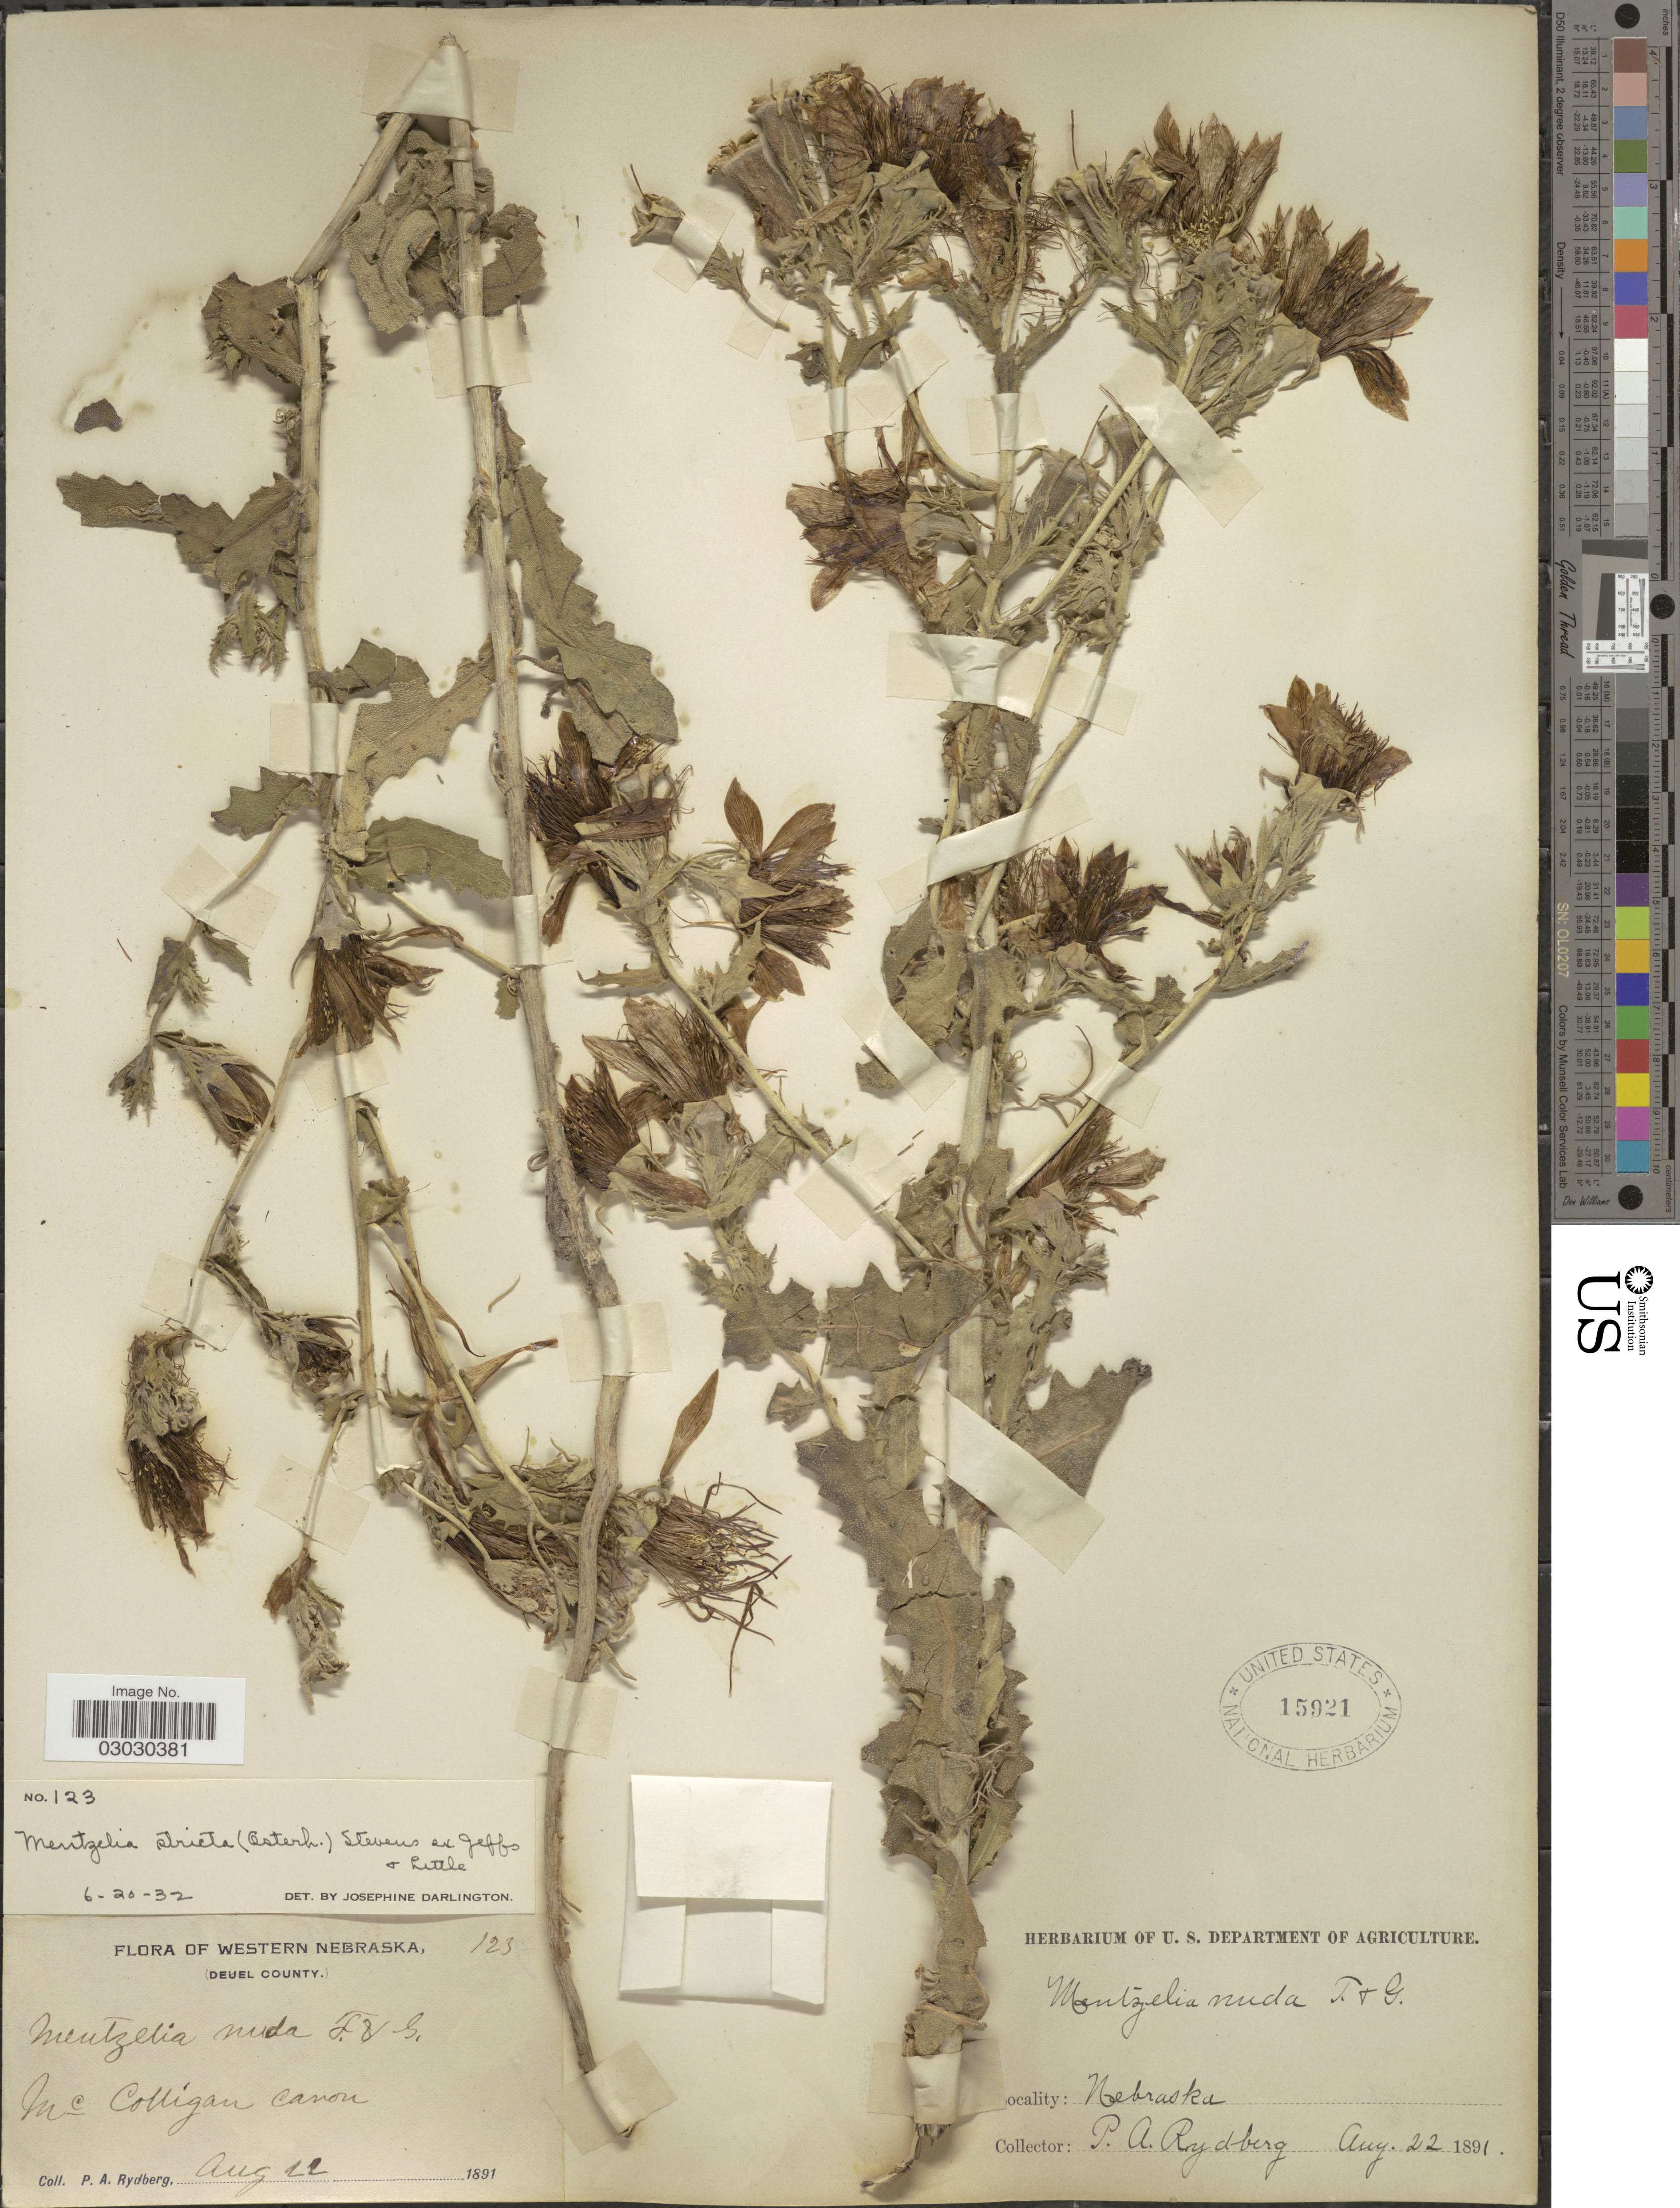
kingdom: Plantae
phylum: Tracheophyta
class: Magnoliopsida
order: Cornales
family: Loasaceae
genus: Mentzelia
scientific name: Mentzelia stricta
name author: (Osterh.) Stevens ex Jeffs & Little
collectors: P. A. Rydberg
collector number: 123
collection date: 1891-08-22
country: United States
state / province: Nebraska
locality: Western Nebraska. (Deuel County). Mc Colligan Canon.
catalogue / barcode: US 15921